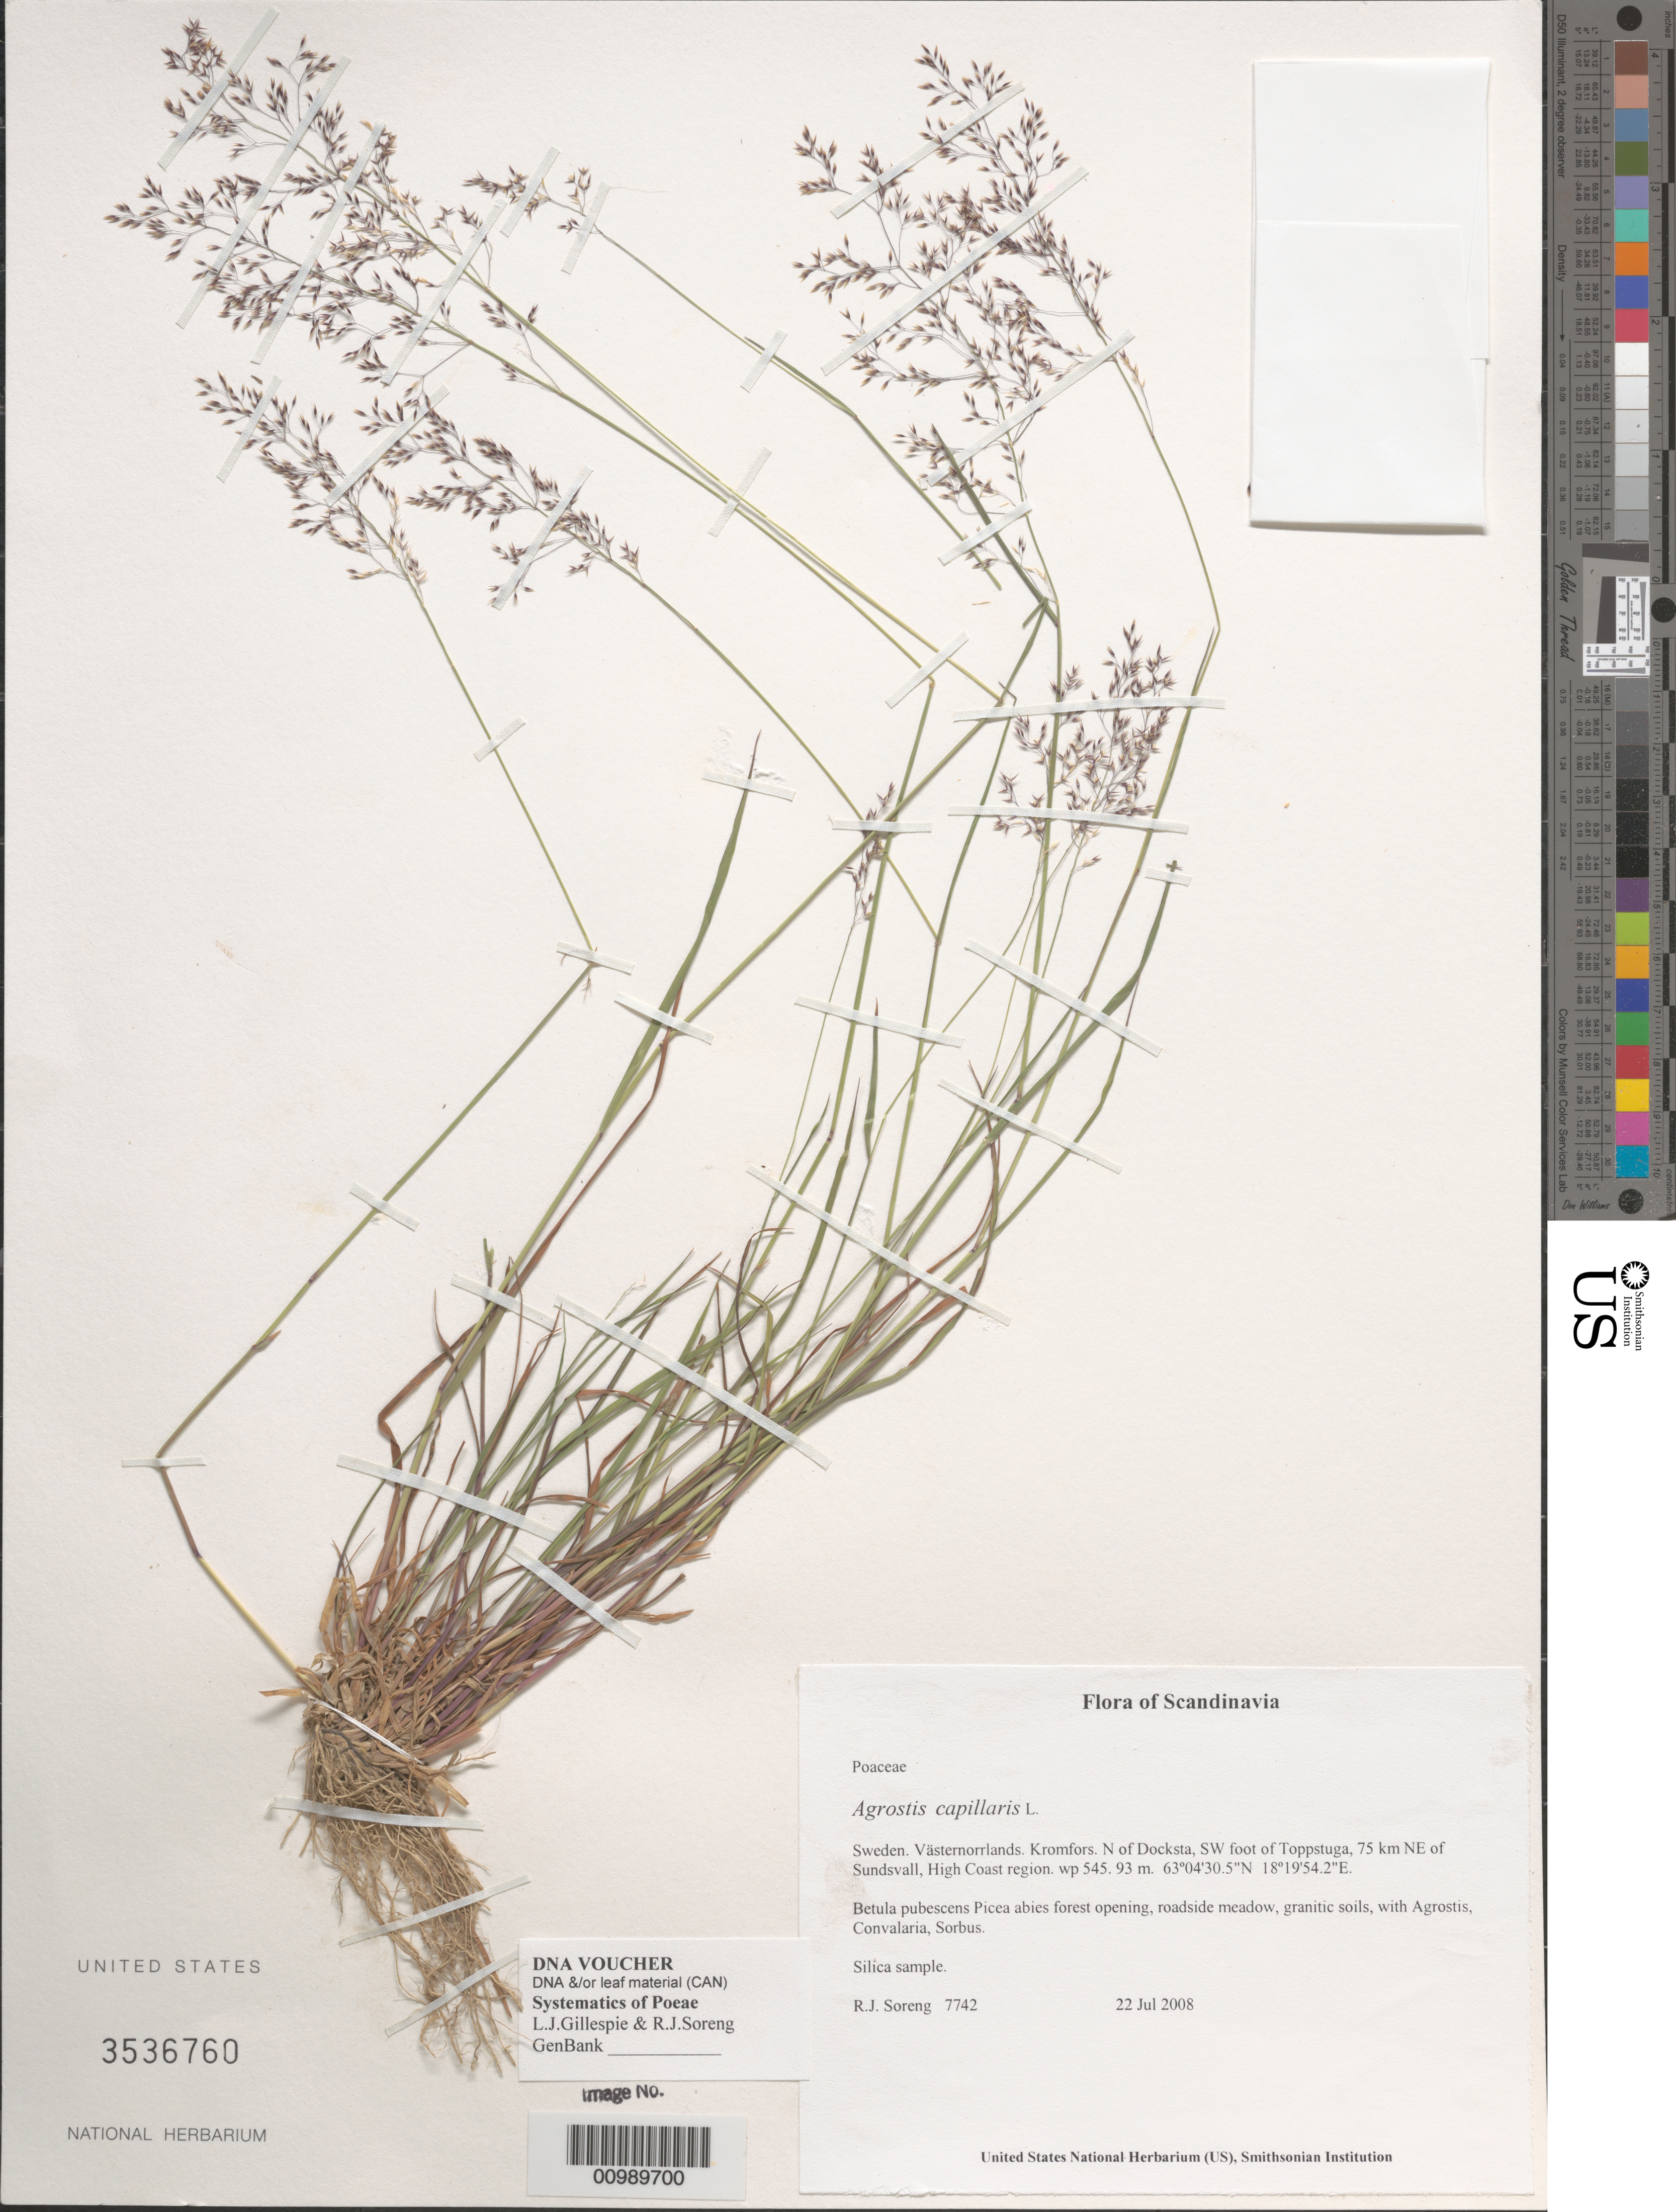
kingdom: Plantae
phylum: Tracheophyta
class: Liliopsida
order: Poales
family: Poaceae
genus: Agrostis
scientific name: Agrostis capillaris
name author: L.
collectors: R. J. Soreng & N. L. Soreng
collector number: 7742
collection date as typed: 22 Jul 2008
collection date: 2008-07-22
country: Sweden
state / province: Vasternorrland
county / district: Kromfors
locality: N of Docksta, SW foot of Toppstuga, 75 km NE of Sundsvall, High Coast region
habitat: Betula pubescens Picea abies forest opening, roadside meadow, granitic soils, with Agrostis, Convalaria, Sorbus.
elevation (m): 93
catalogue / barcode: US 3536760